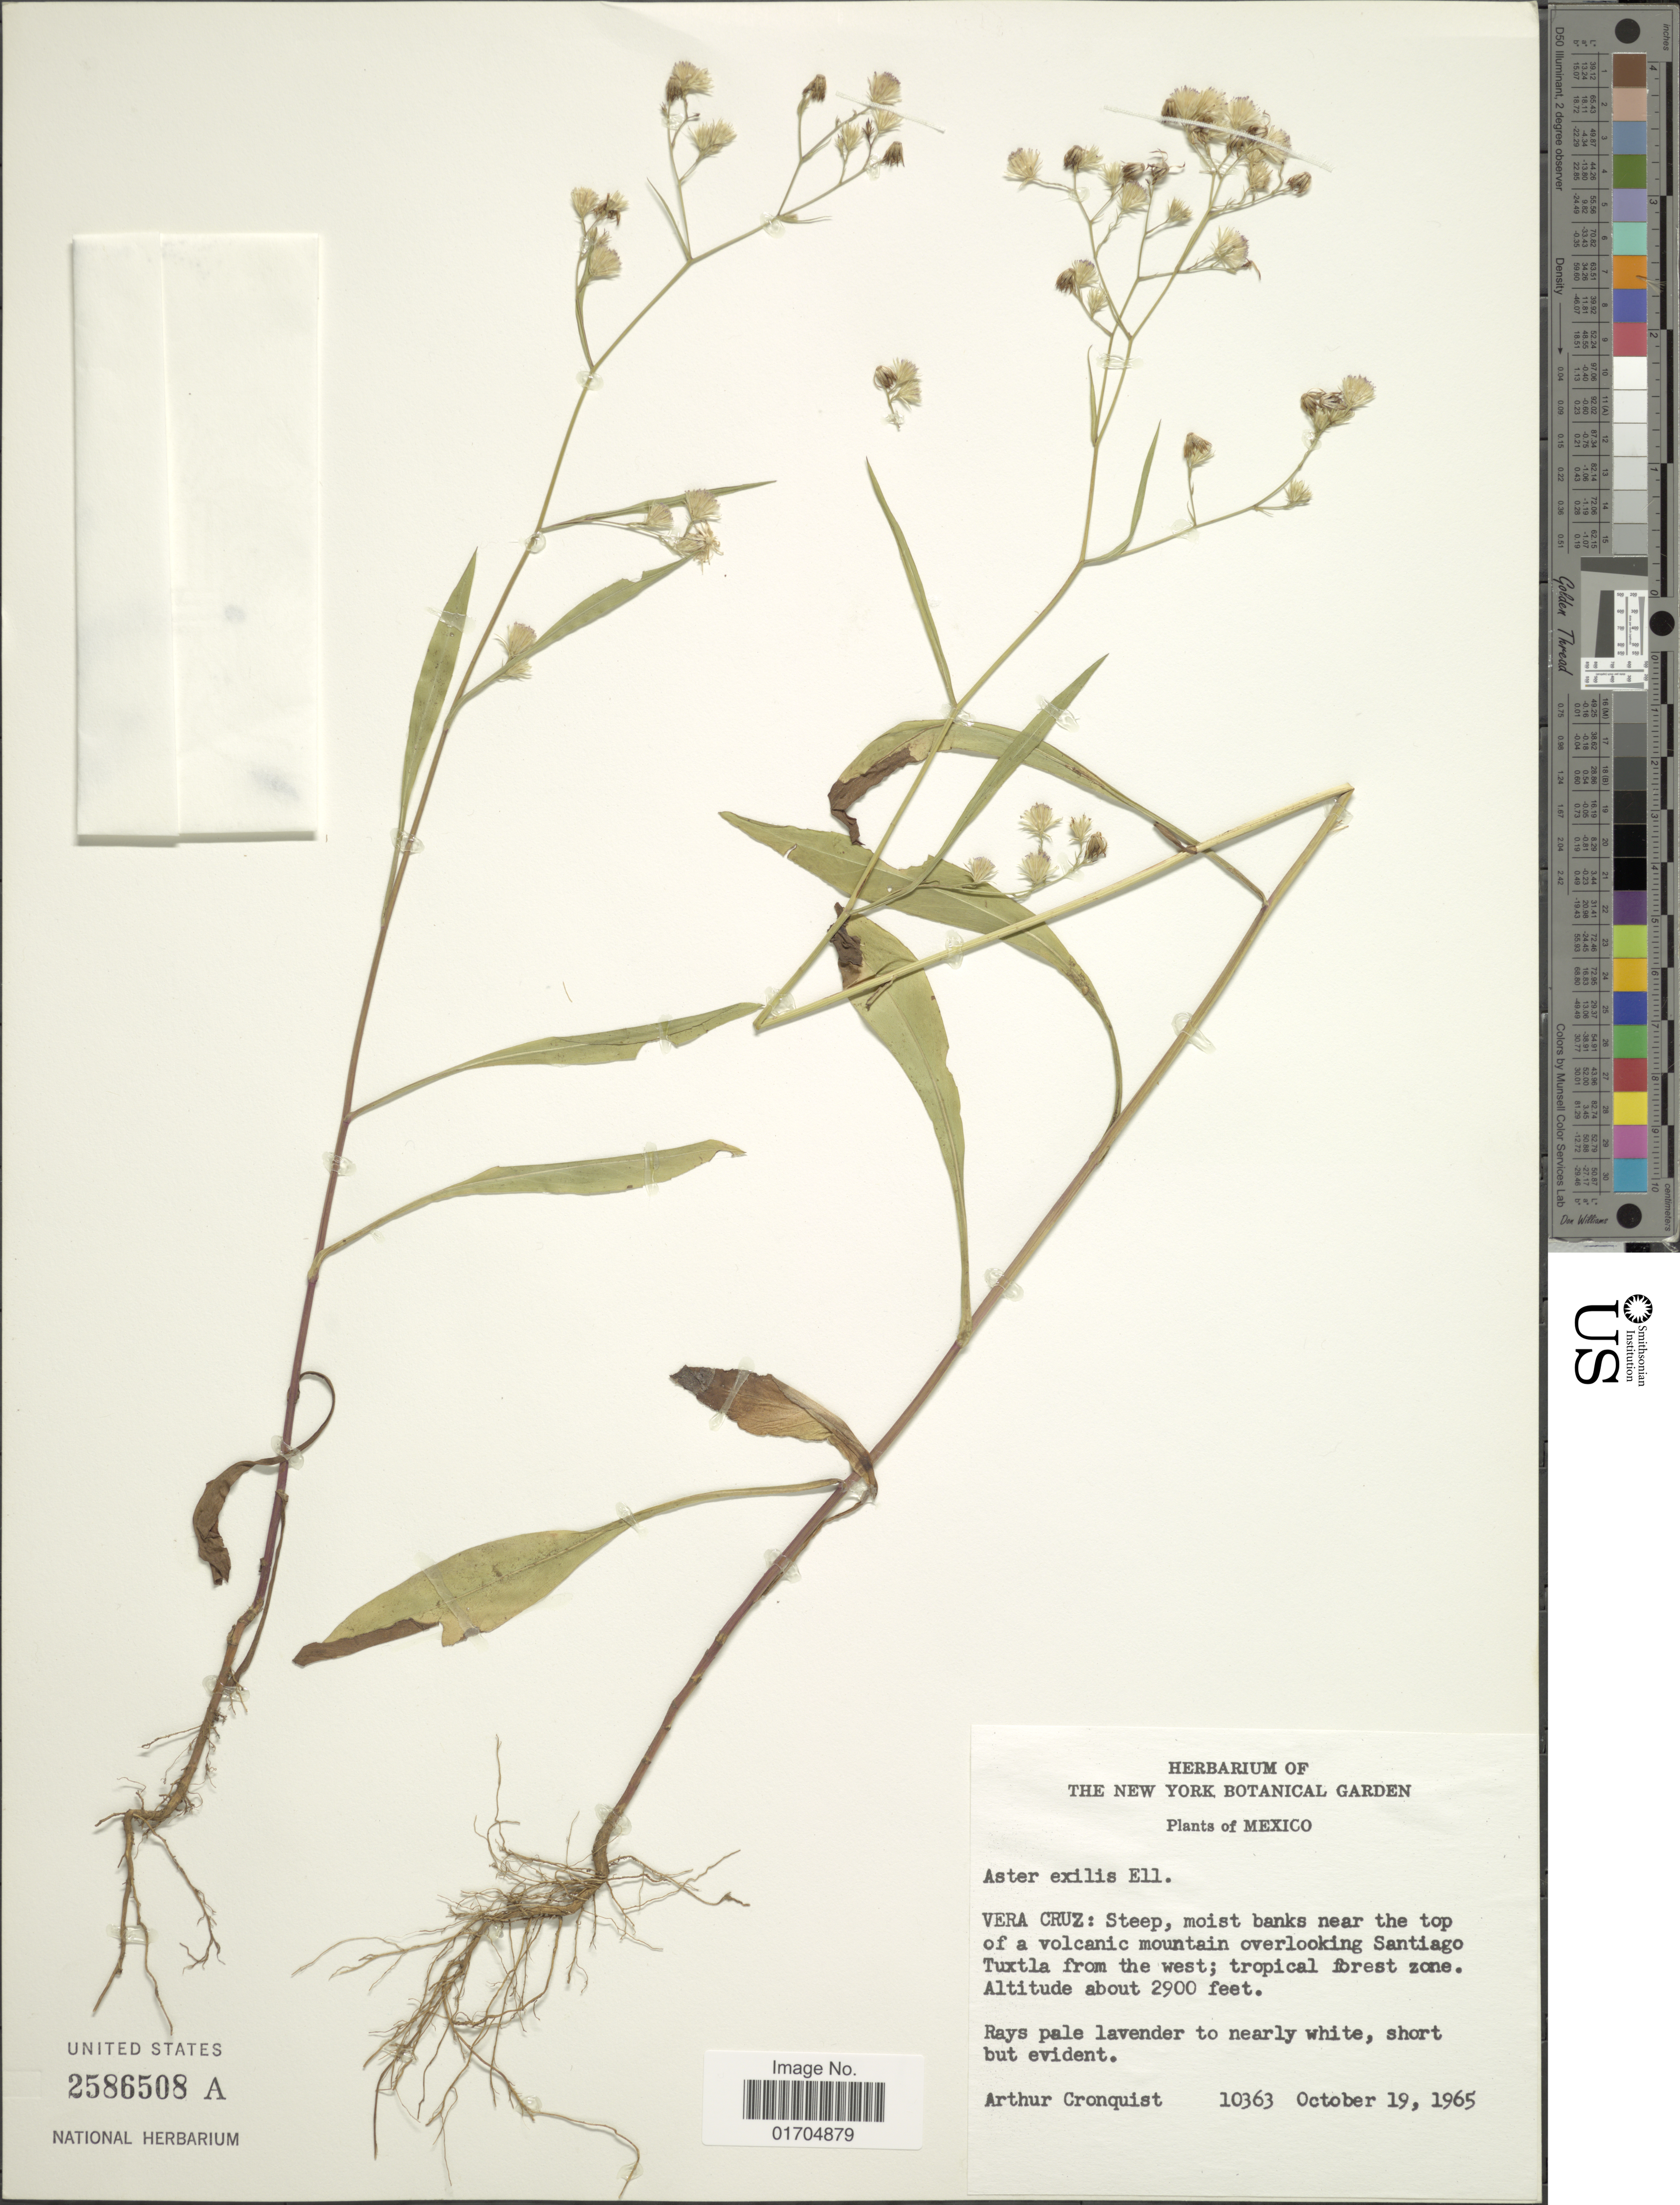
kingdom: Plantae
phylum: Tracheophyta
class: Magnoliopsida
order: Asterales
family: Asteraceae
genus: Symphyotrichum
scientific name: Symphyotrichum subulatum var. parviflorum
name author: (Nees) S.D. Sundb.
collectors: A. J. Cronquist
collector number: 10363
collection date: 1965-10-19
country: Mexico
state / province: Veracruz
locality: Vera Cruz, Steep, moist banks near the top of a volcanic mountain overlooking Santiago Tuxtla from the west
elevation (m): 884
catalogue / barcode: US 2586508A